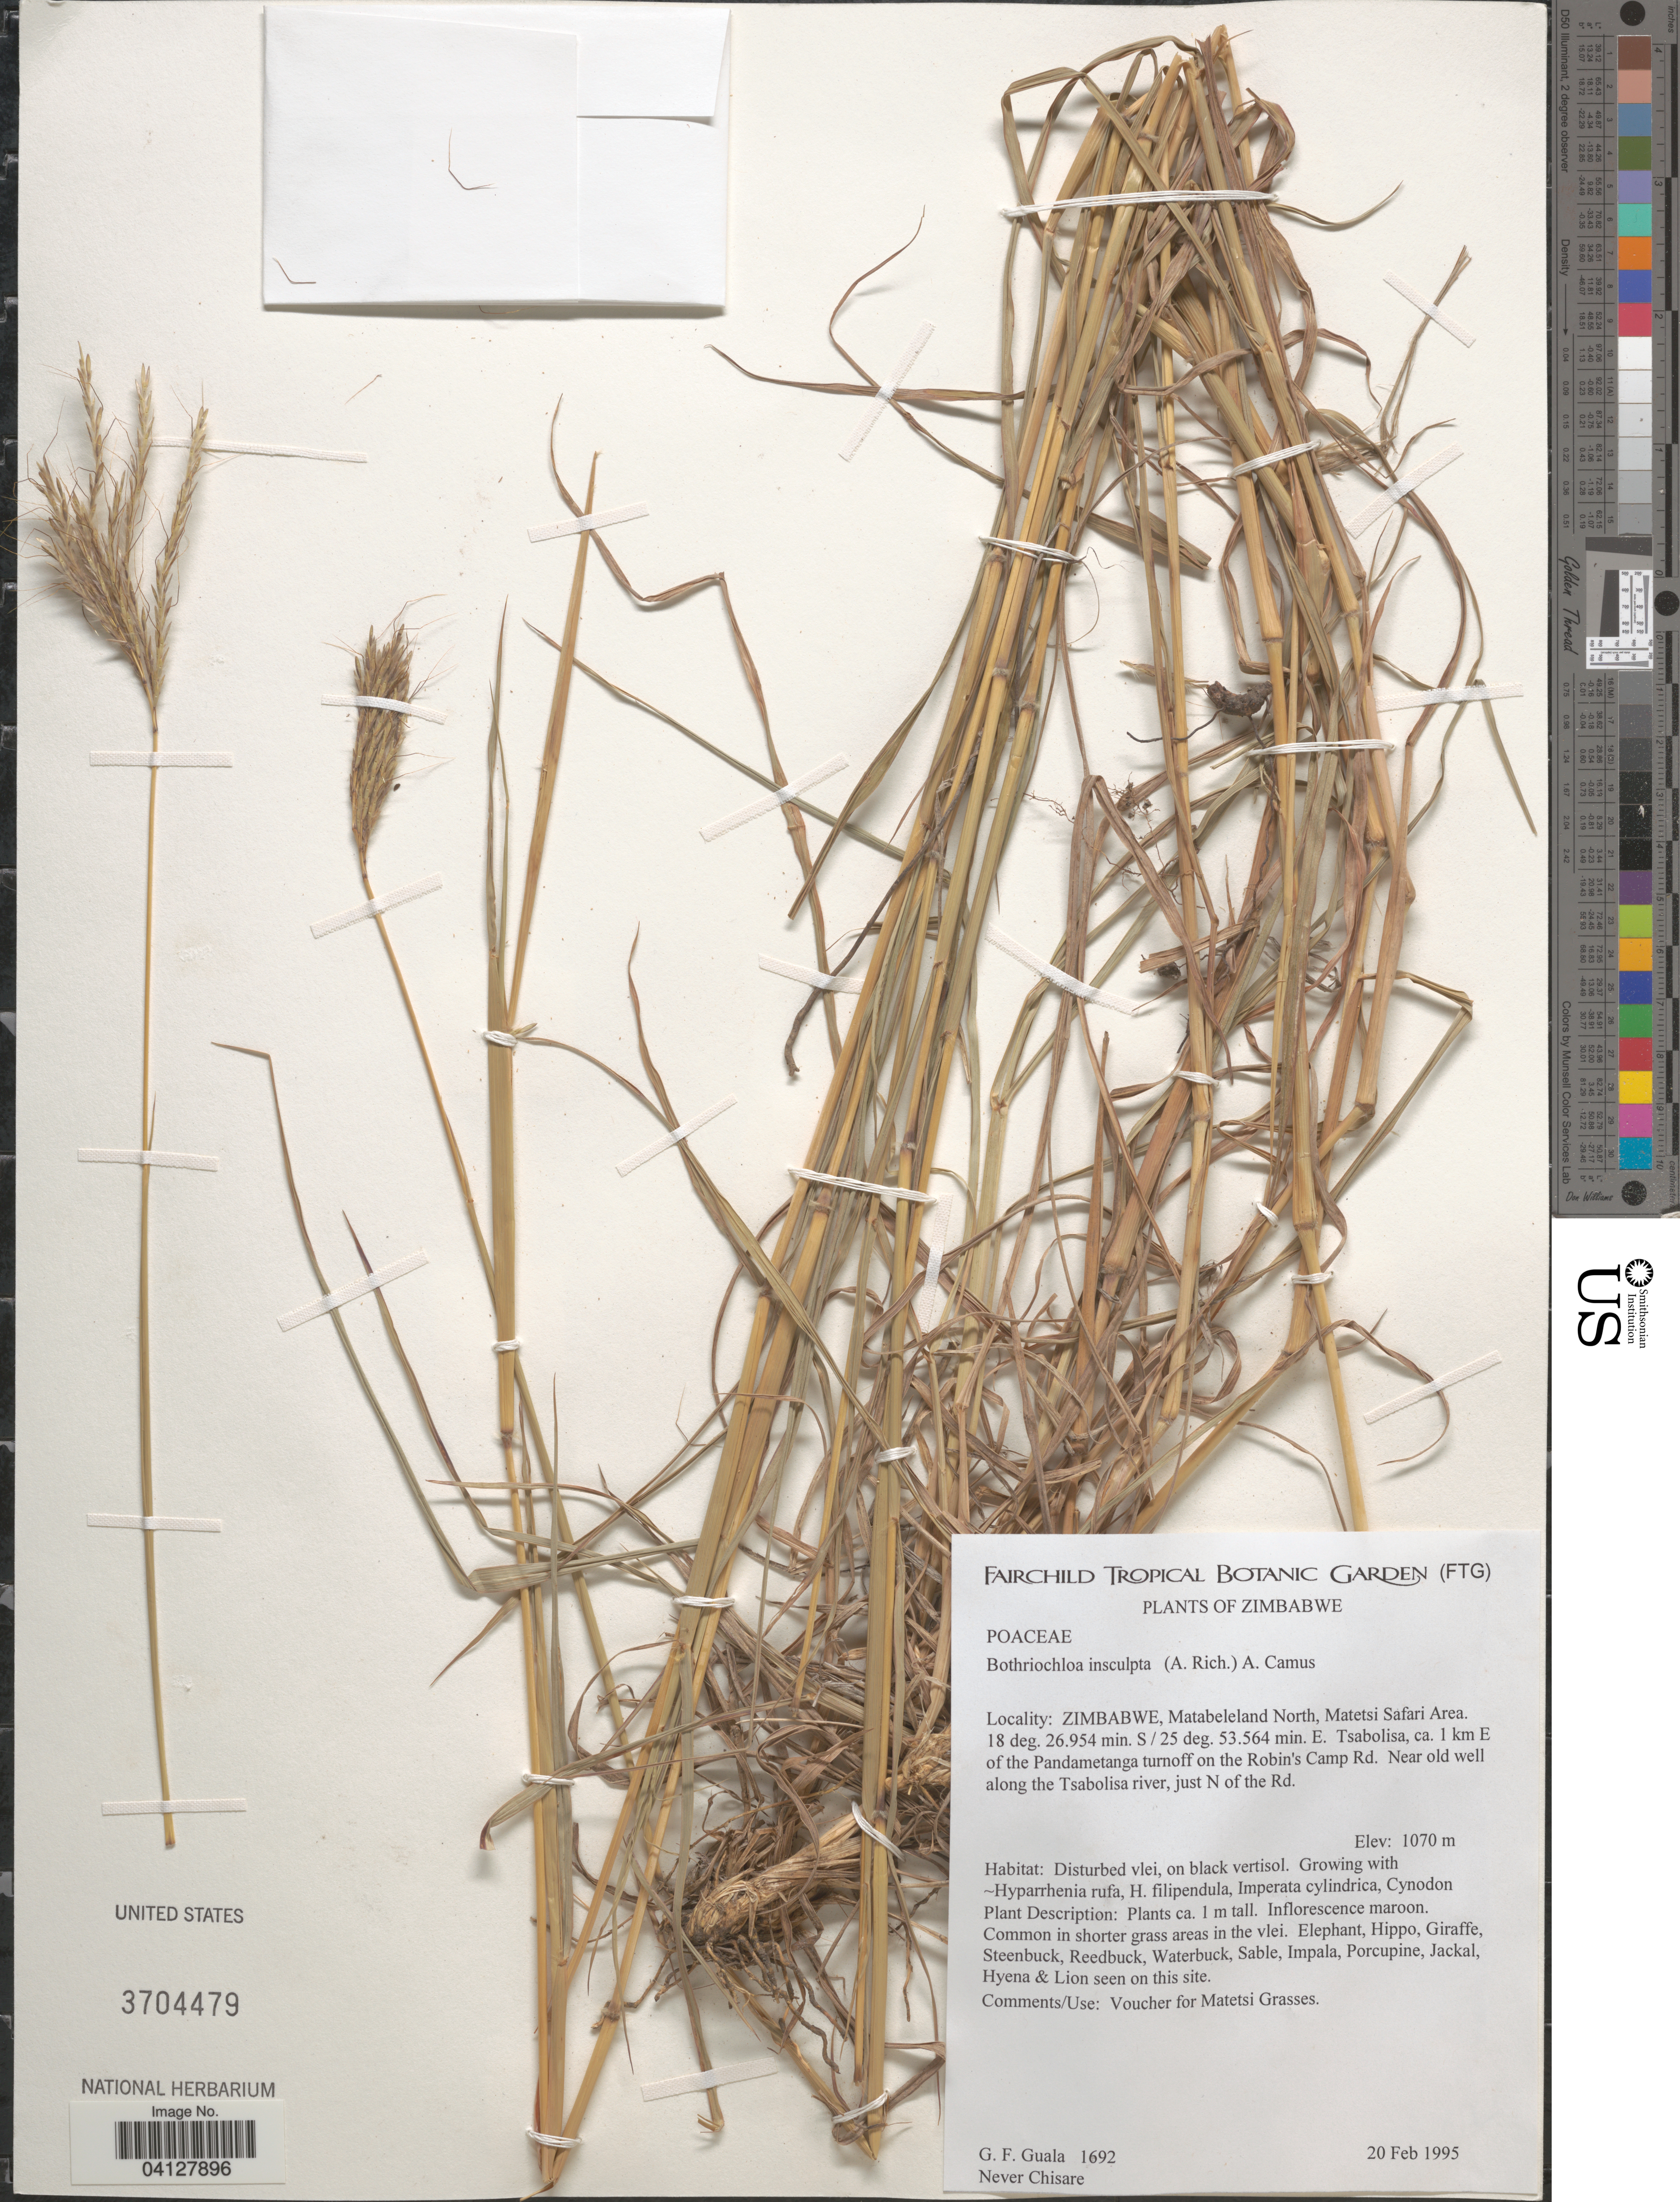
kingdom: Plantae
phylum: Tracheophyta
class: Liliopsida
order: Poales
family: Poaceae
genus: Bothriochloa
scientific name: Bothriochloa insculpta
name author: (Hochst. ex A. Rich.) A. Camus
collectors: G. Guala & N. Chisare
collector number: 1692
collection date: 1995-02-20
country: Zimbabwe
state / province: Matabeleland North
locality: Matetsi Safari Area. Tsabolisa, ca. 1 km E of the Pandametanga turnoff on the Robin's Camp Rd. Near old well along the Tsabolisa river, just N of the Rd.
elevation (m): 1070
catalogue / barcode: US 3704479